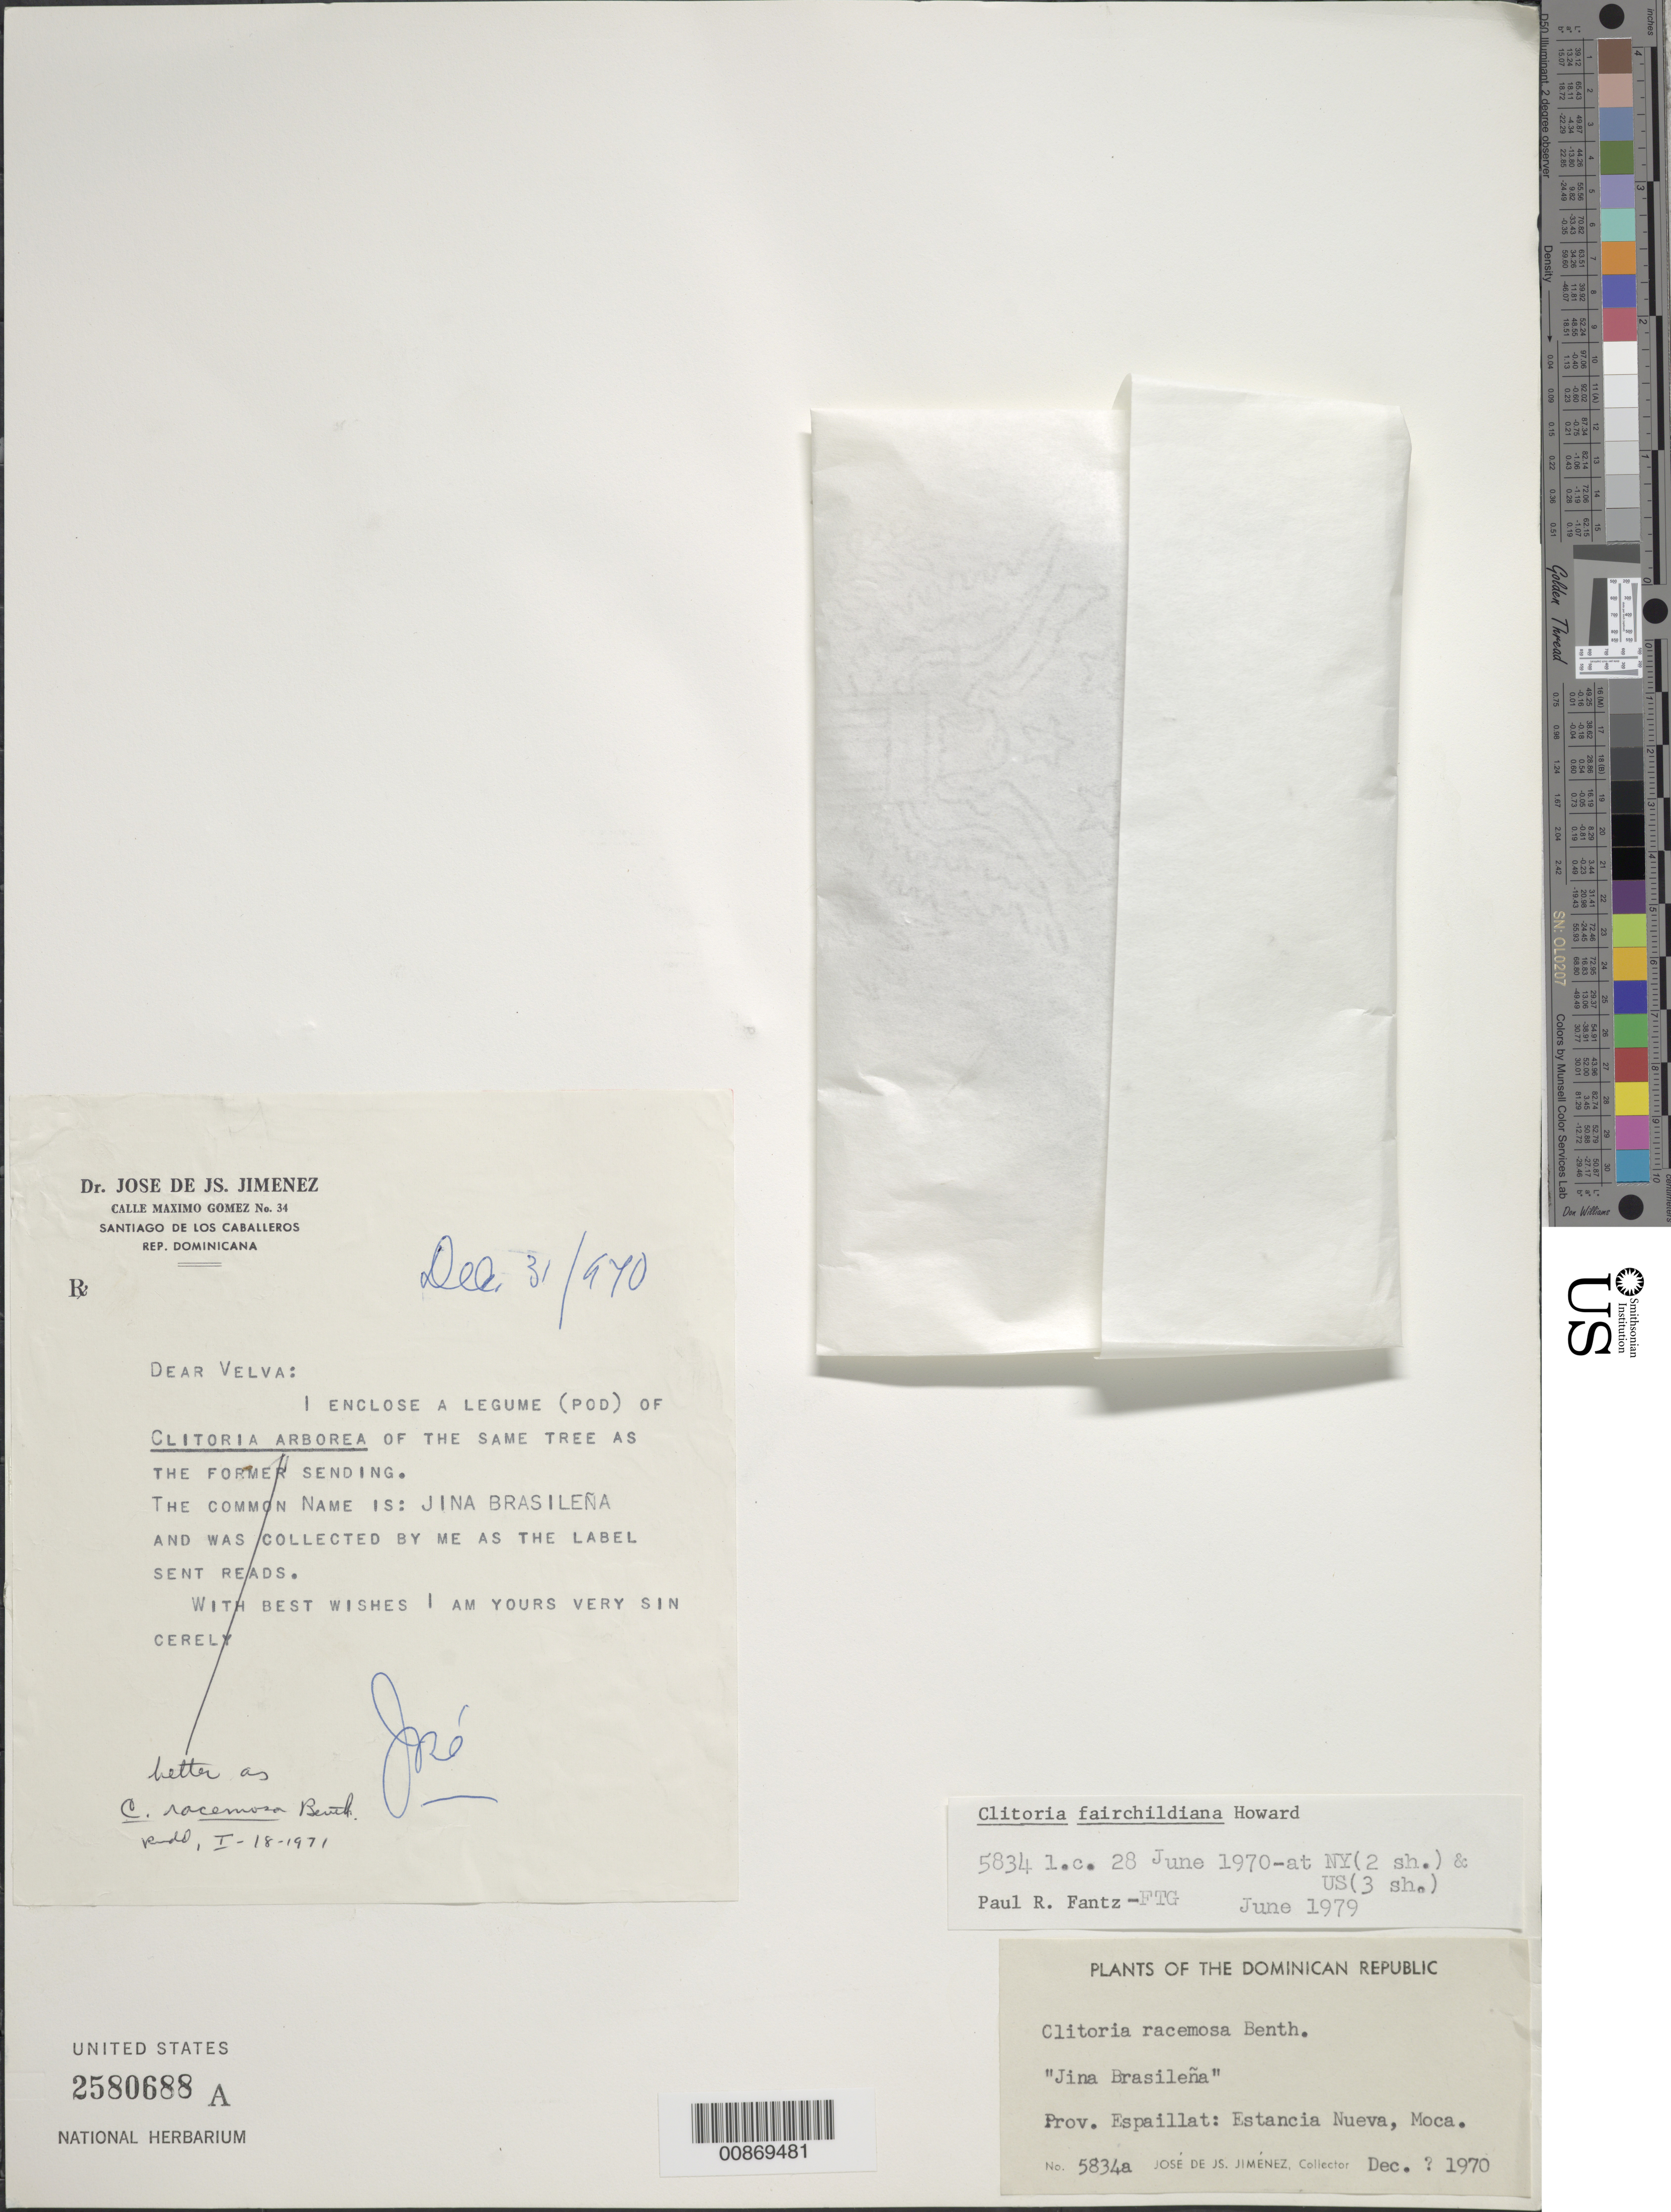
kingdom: Plantae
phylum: Tracheophyta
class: Magnoliopsida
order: Fabales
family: Fabaceae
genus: Clitoria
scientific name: Clitoria fairchildiana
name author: R.A. Howard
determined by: Fantz, P. R., (FLAS), University of Florida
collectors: J. J. Jiménez Almonte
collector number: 5834a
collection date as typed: Dec 1970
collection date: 1970-12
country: Dominican Republic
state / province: Espaillat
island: Hispaniola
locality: Estancia Nueva, Moca.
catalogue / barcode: US 2580688A